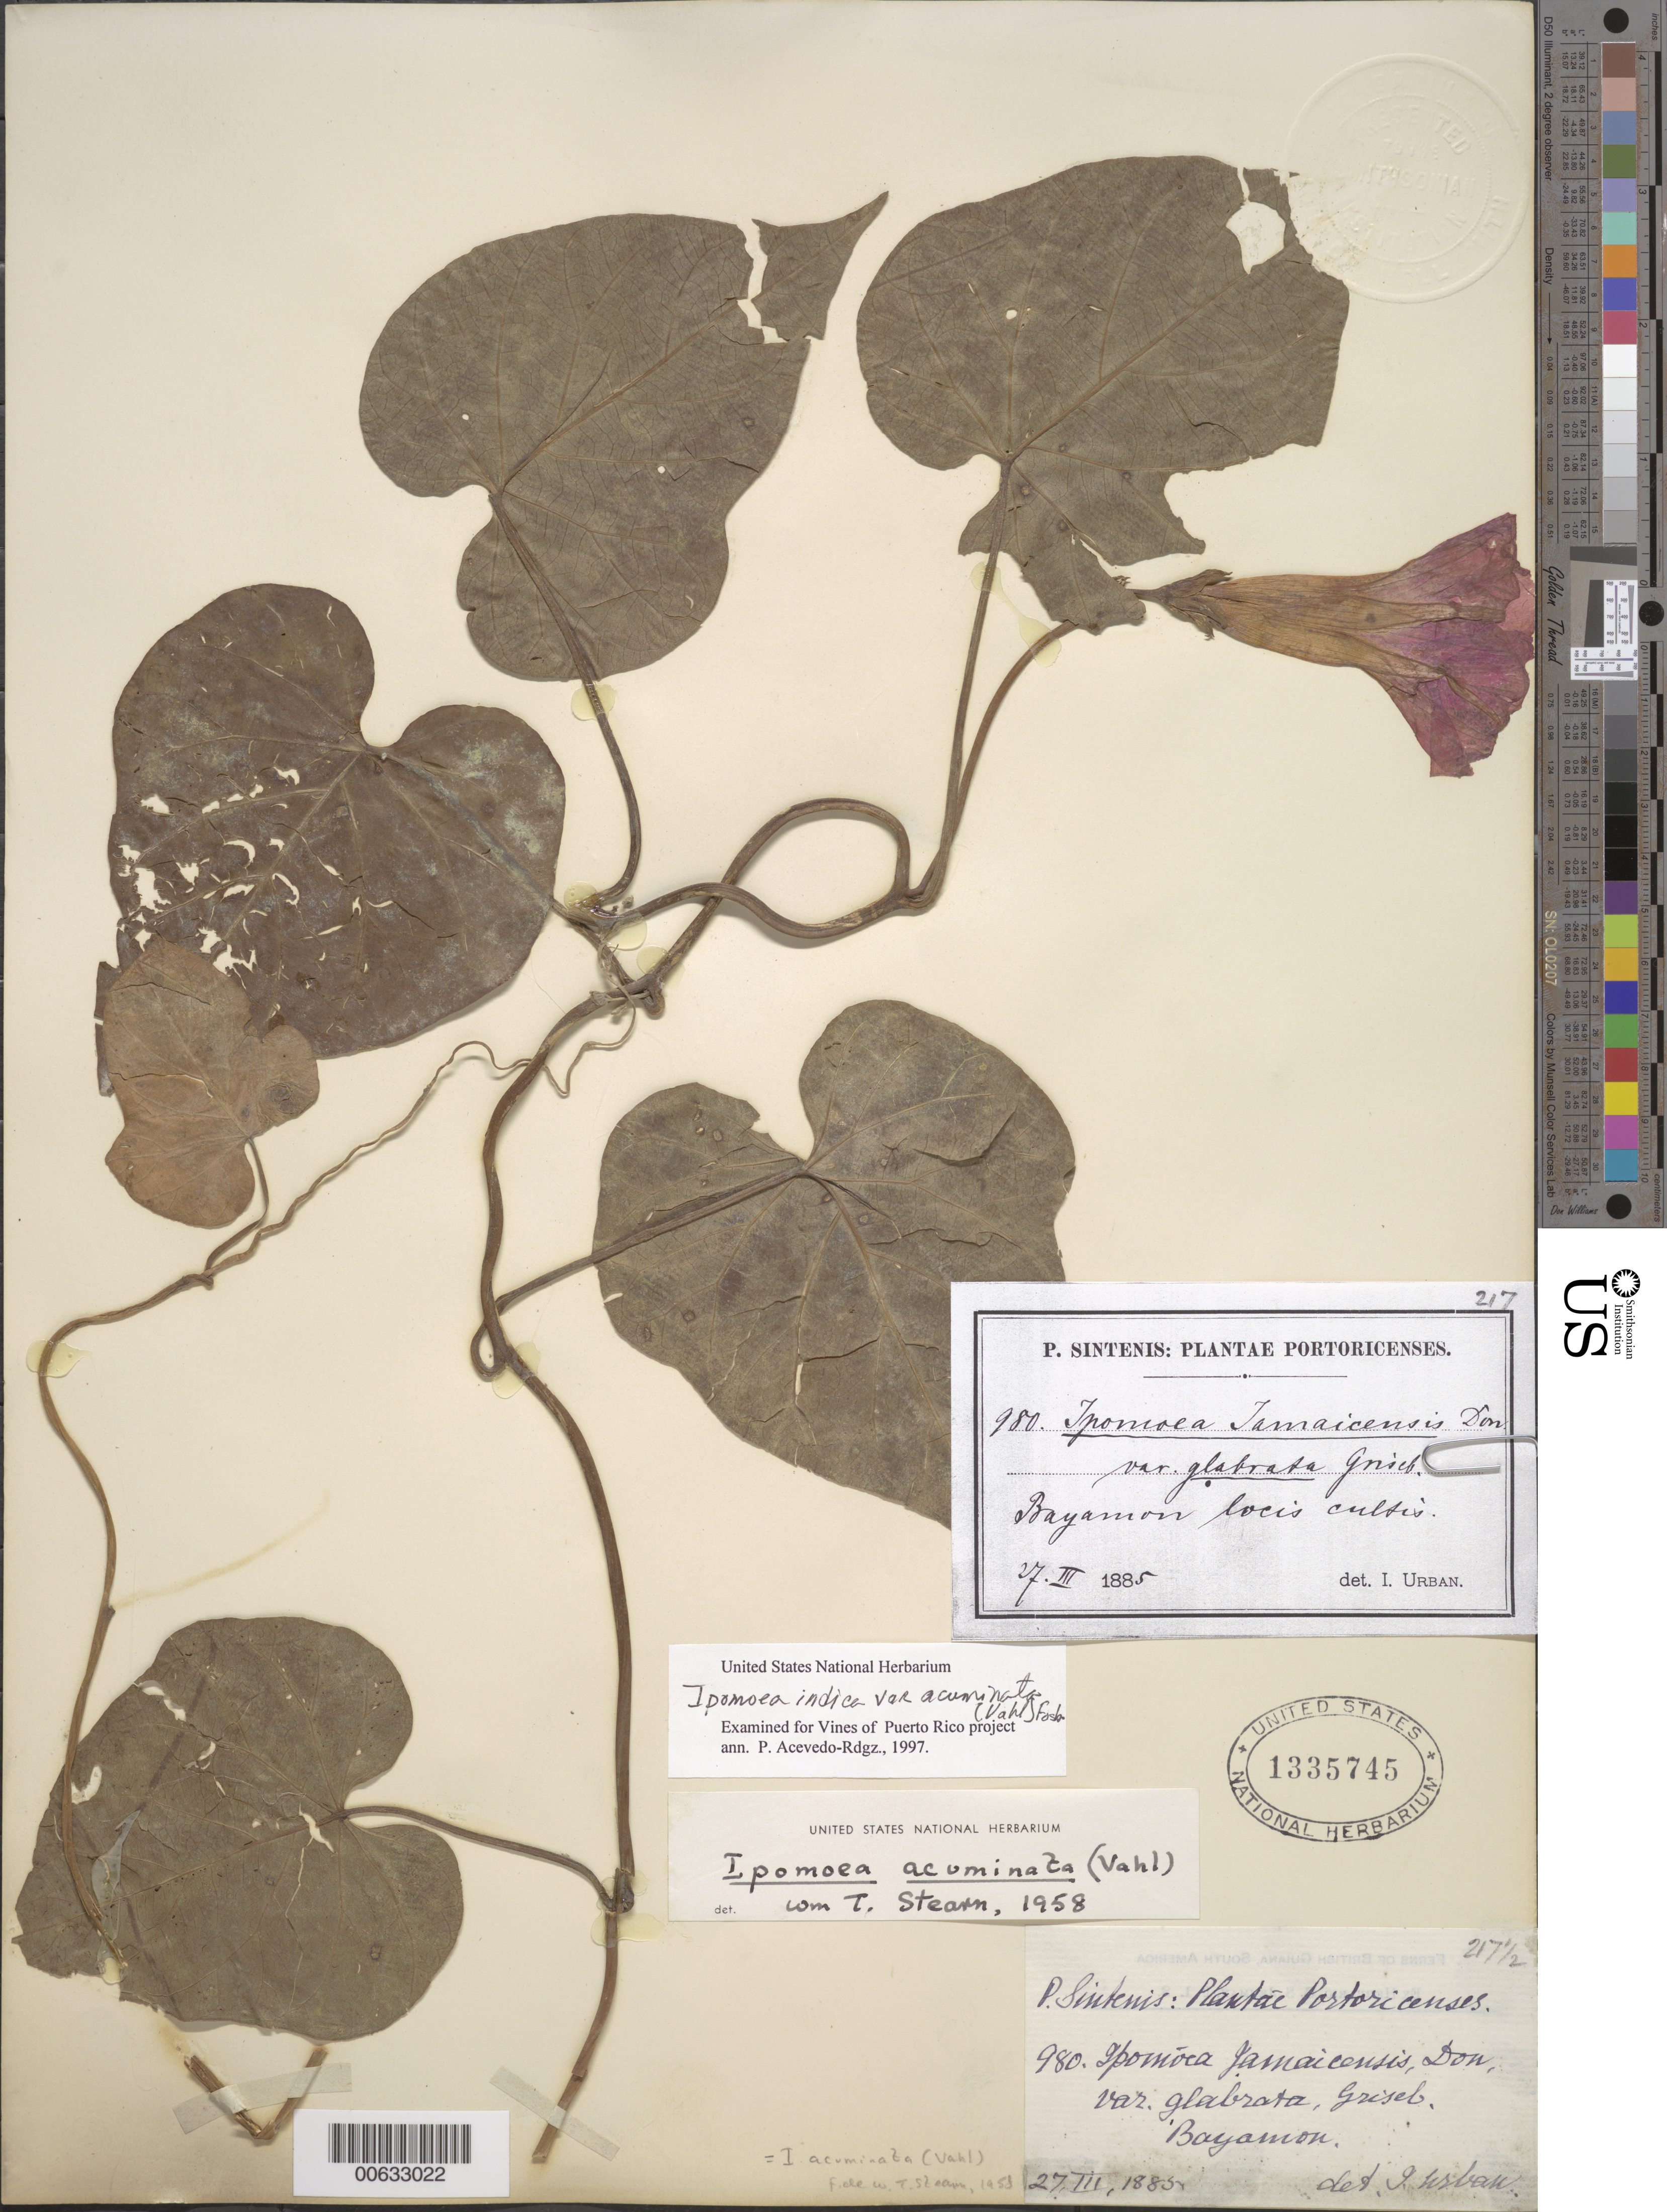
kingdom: Plantae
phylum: Tracheophyta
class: Magnoliopsida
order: Solanales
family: Convolvulaceae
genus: Ipomoea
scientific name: Ipomoea indica var. acuminata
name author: (Vahl) Fosberg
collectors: P. Sintenis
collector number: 980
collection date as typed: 27 Mar 1885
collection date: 1885-03-27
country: Puerto Rico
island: Greater Antilles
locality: Bayamon, locis cultis.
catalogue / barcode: US 1335745